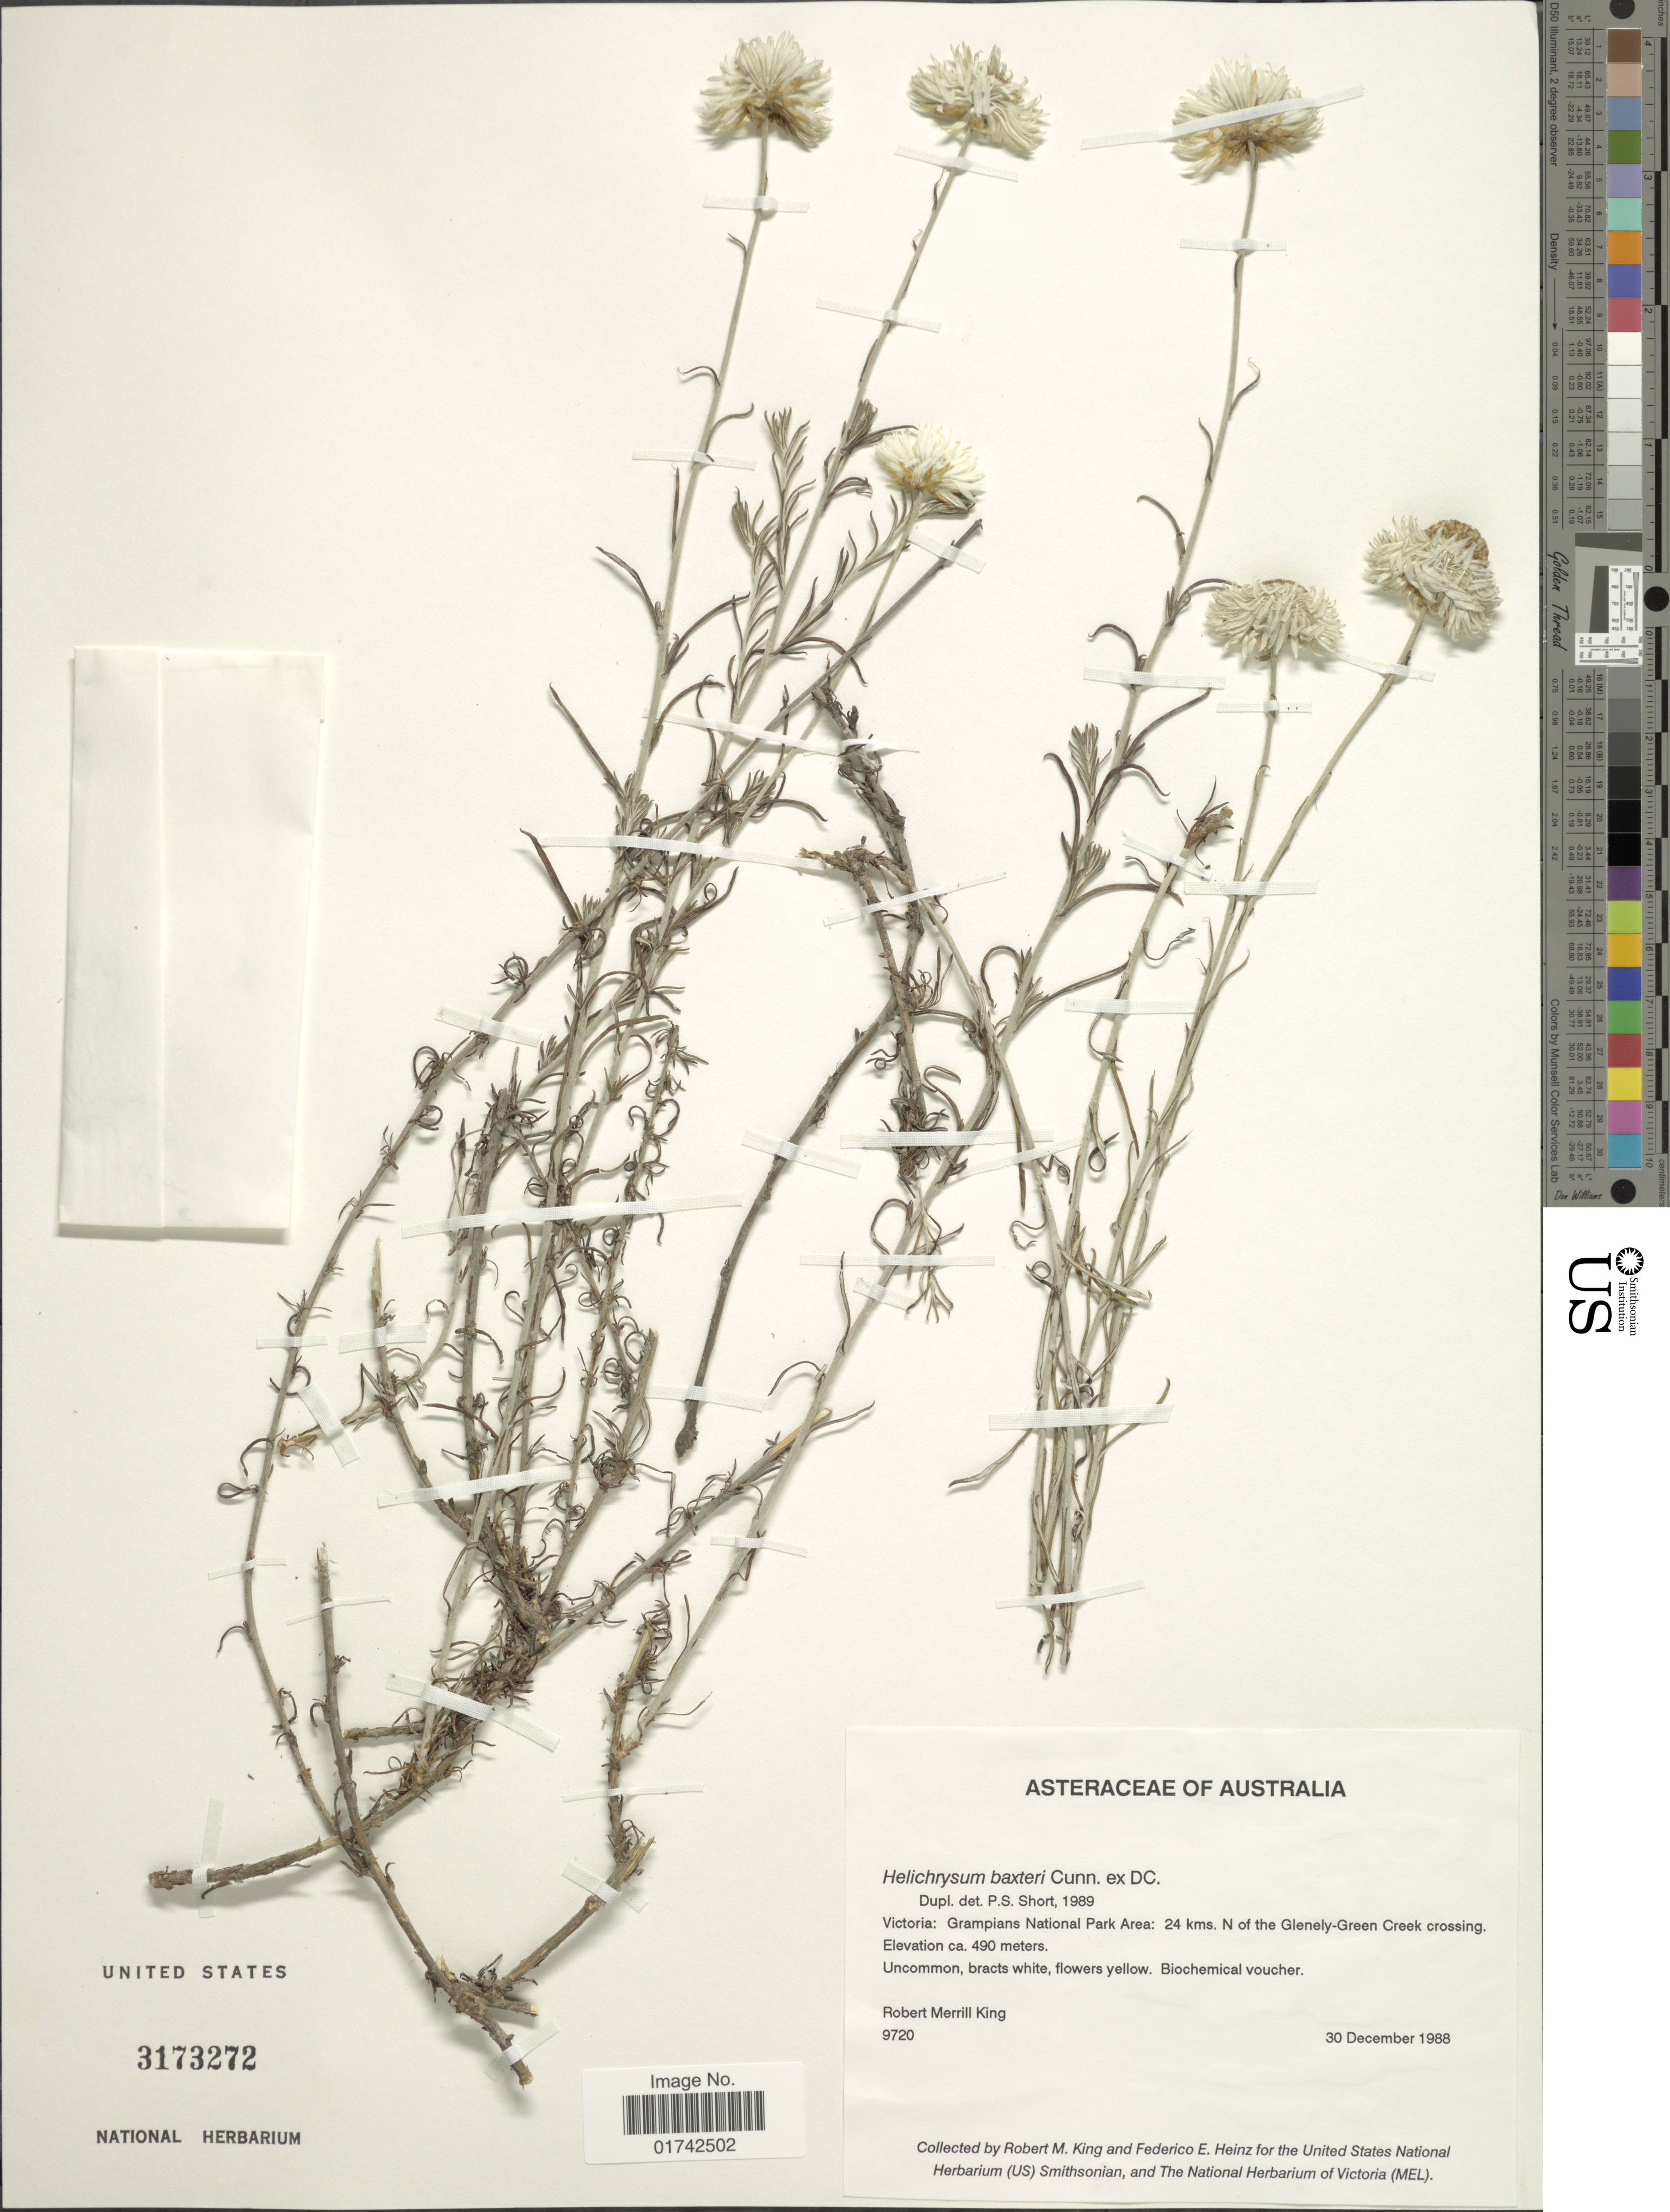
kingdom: Plantae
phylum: Tracheophyta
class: Magnoliopsida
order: Asterales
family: Asteraceae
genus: Helichrysum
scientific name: Helichrysum baxteri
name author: A. Cunn. ex DC.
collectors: R. M. King & F. Heinz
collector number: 9720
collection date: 1988-12-30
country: Australia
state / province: Victoria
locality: Grampians National Park Area:24 kms. N of the Glenely-Green Creek crossing. Victoria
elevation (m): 490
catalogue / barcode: US 3173272